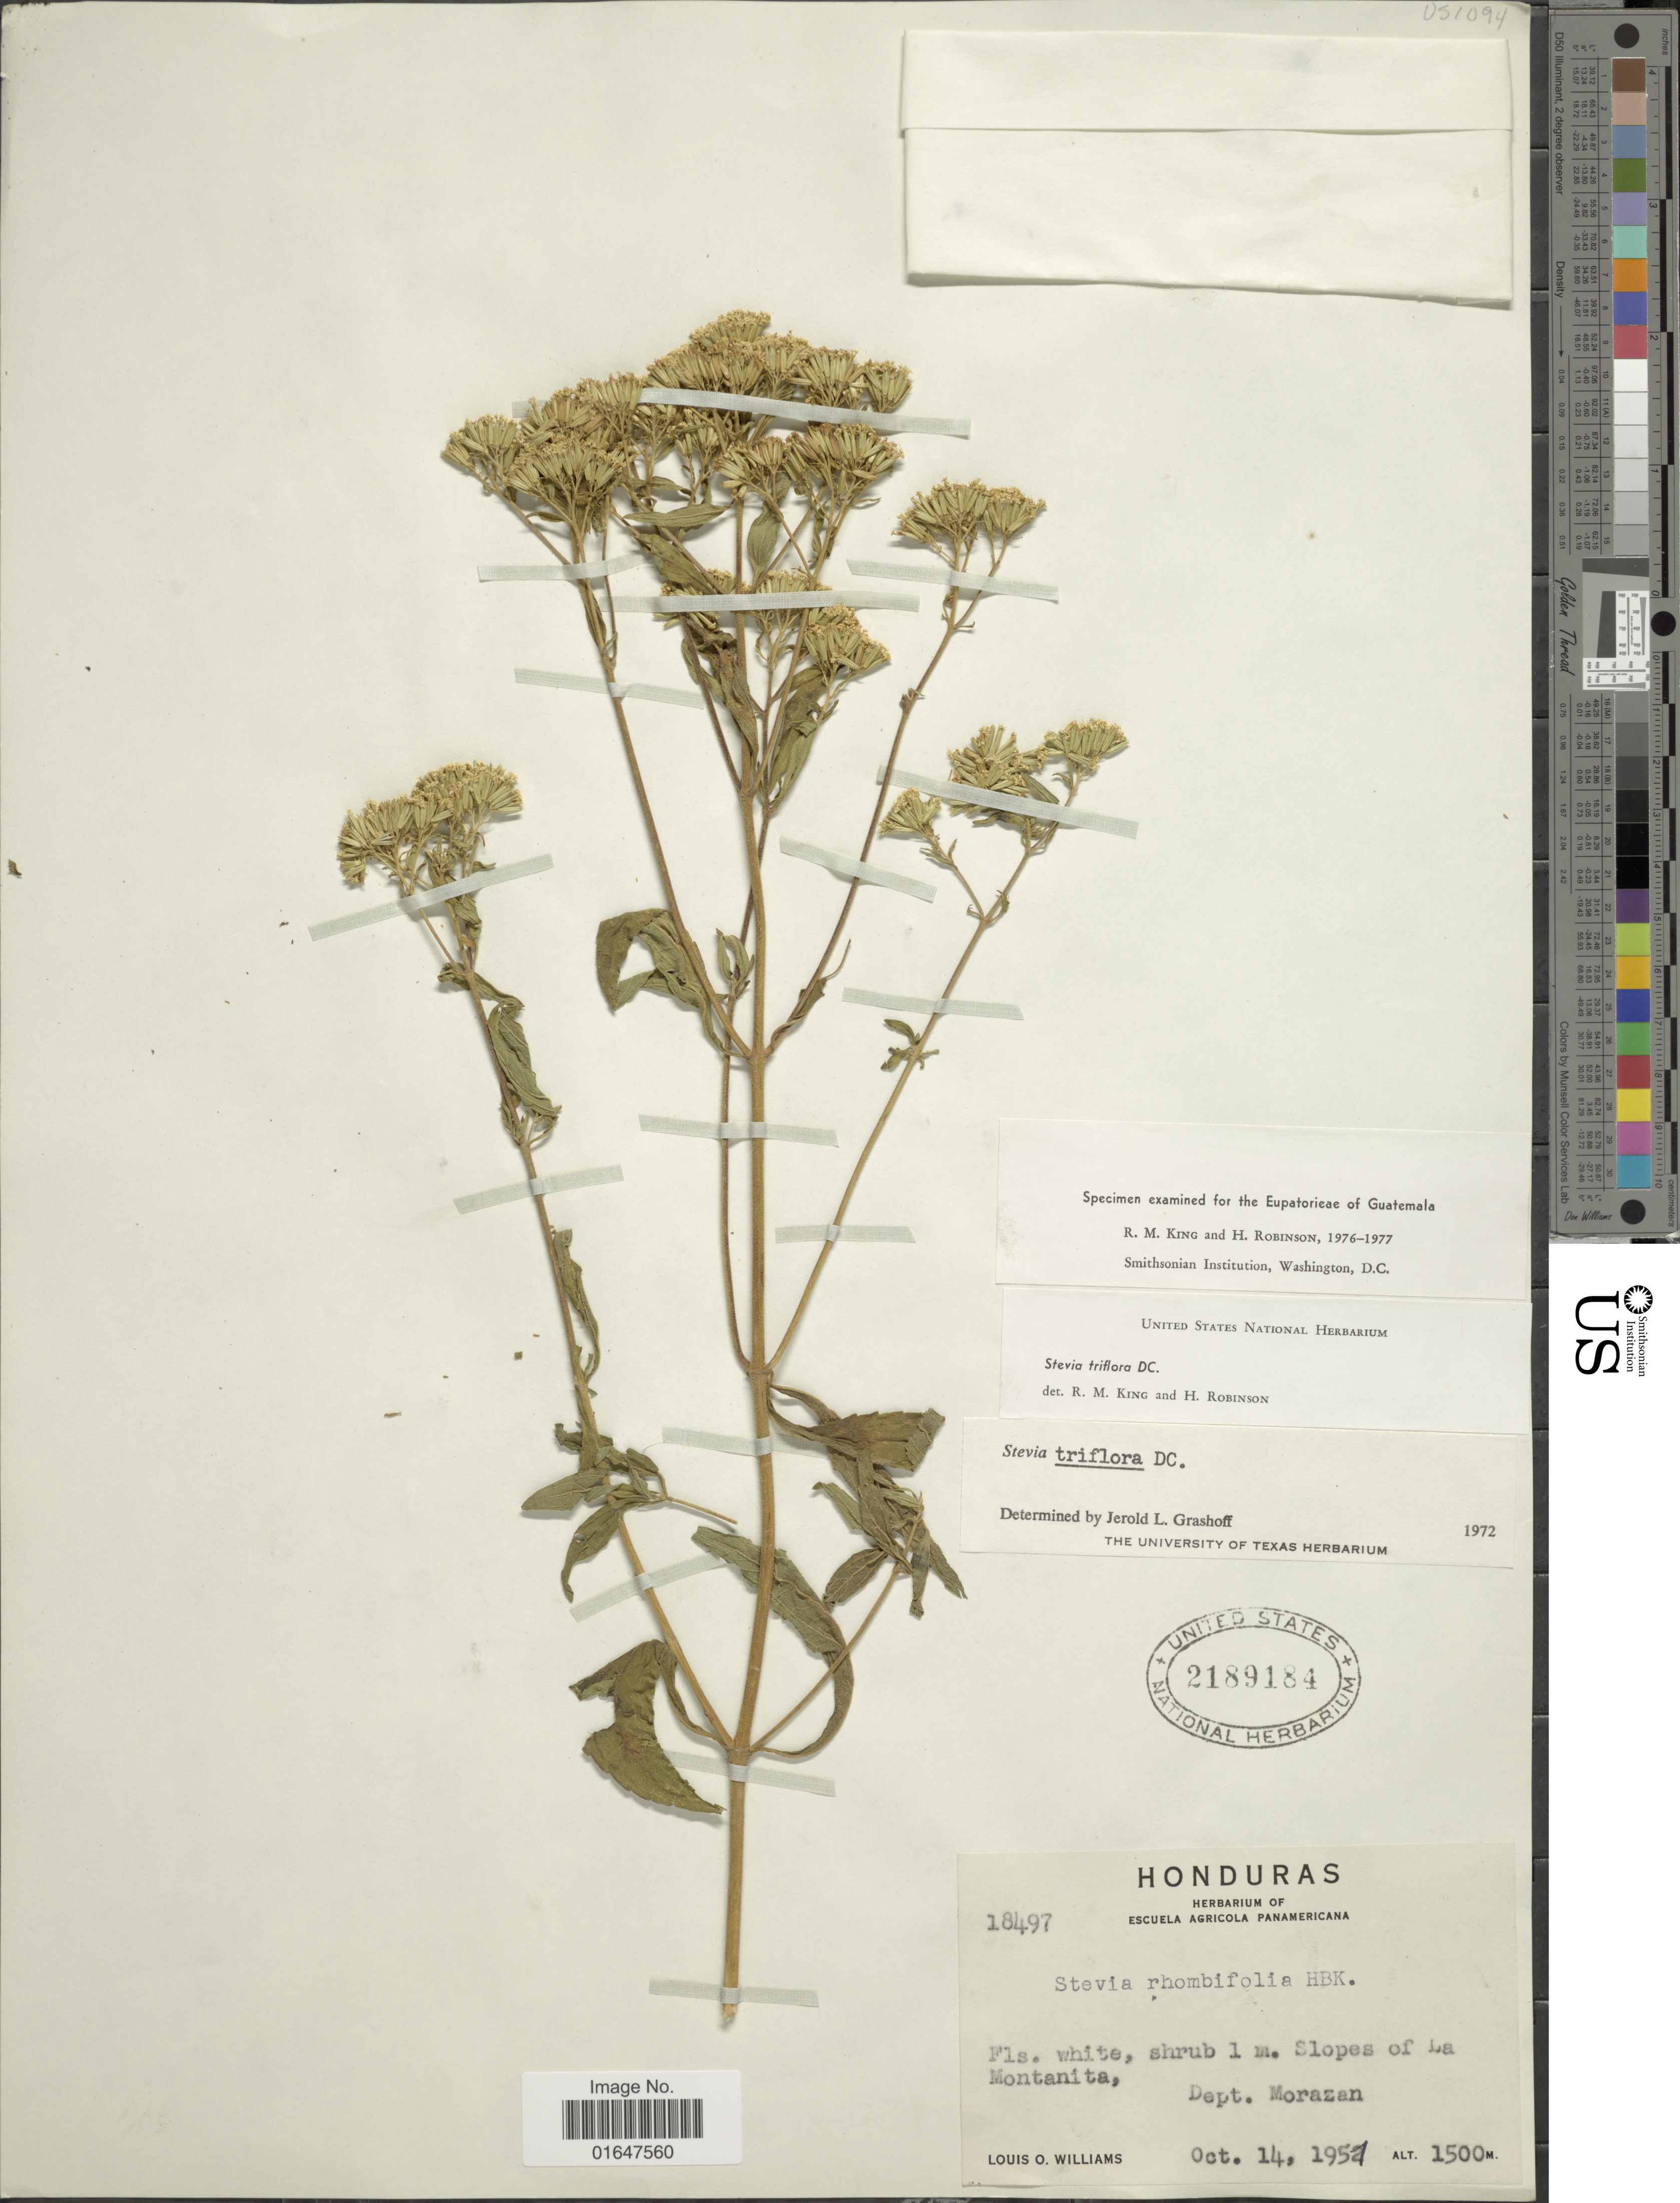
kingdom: Plantae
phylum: Tracheophyta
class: Magnoliopsida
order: Asterales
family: Asteraceae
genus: Stevia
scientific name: Stevia triflora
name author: DC.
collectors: L. O. Williams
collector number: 18497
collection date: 1951-10-14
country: Honduras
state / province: Fco. Morazán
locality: Slopes of La Montanita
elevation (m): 1500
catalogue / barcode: US 2189184